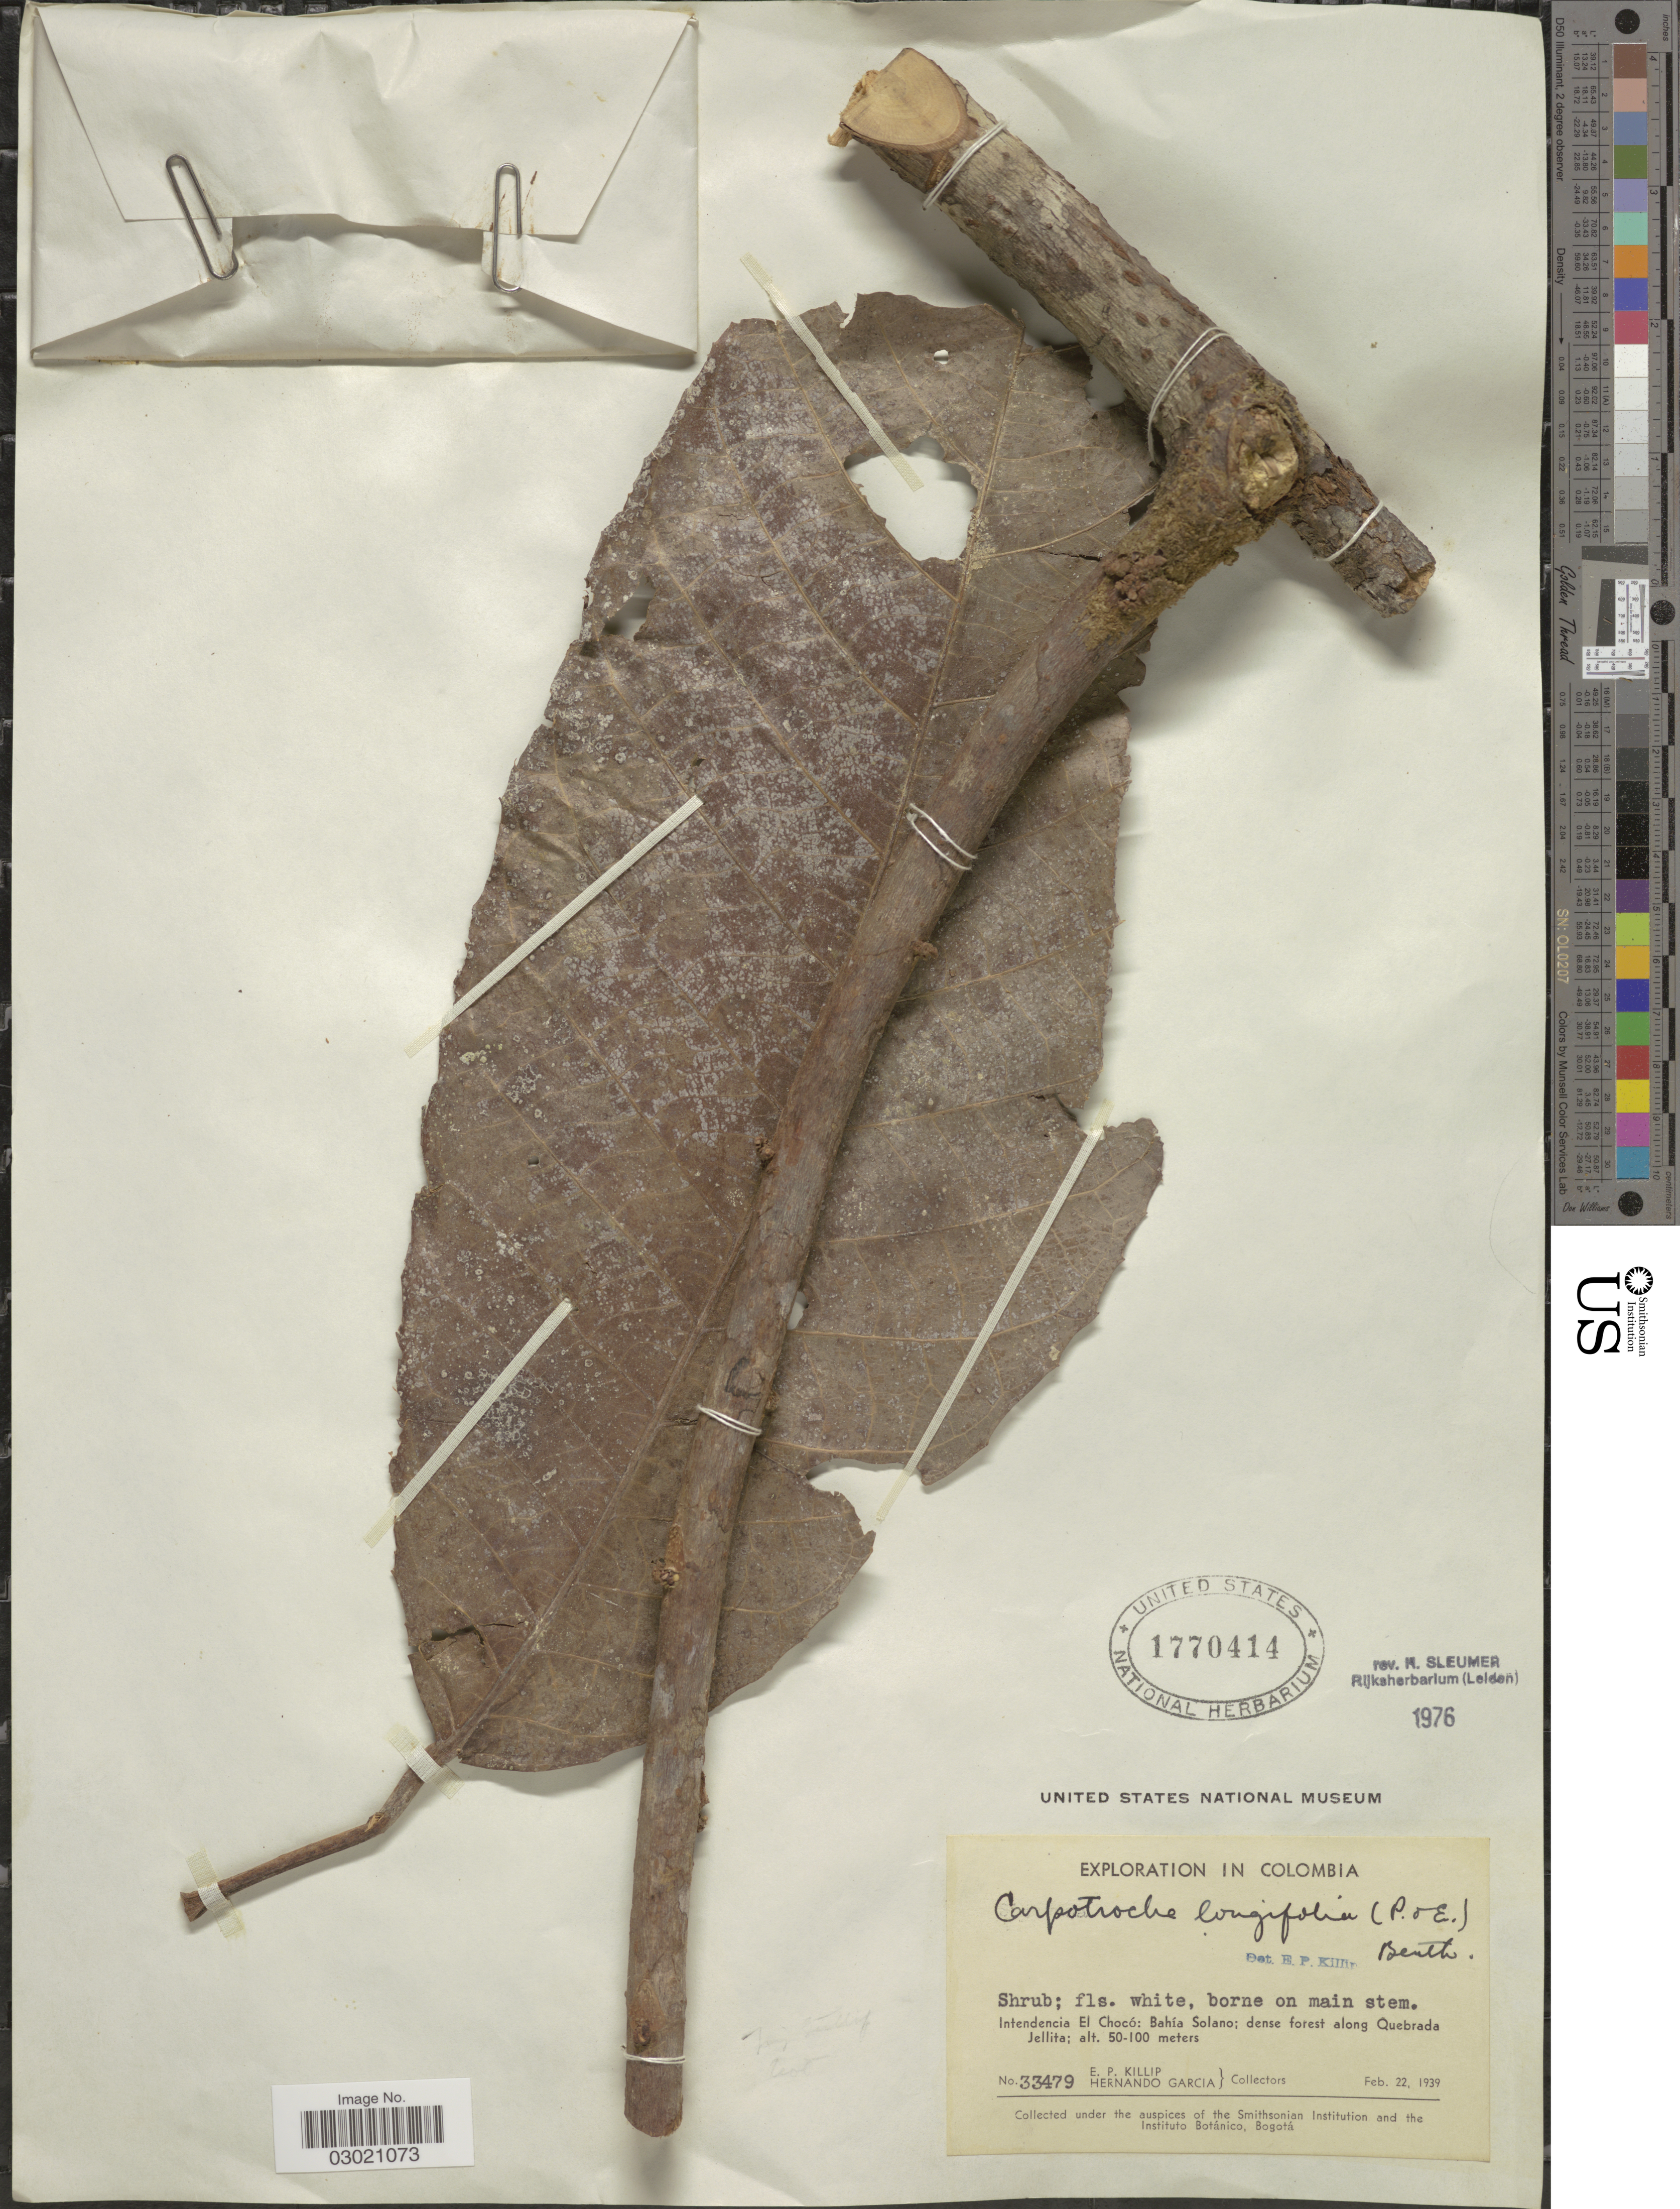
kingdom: Plantae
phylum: Tracheophyta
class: Magnoliopsida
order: Malpighiales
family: Achariaceae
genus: Carpotroche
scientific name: Carpotroche longifolia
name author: (Poepp.) Benth.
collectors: E. P. Killip & H. Garcia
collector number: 33479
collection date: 1939-02-22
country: Colombia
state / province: Chocó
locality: Intendencia El Chocó: Bahía Solano; dense forest along Quebrada Jellita.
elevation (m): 50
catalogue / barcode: US 1770414